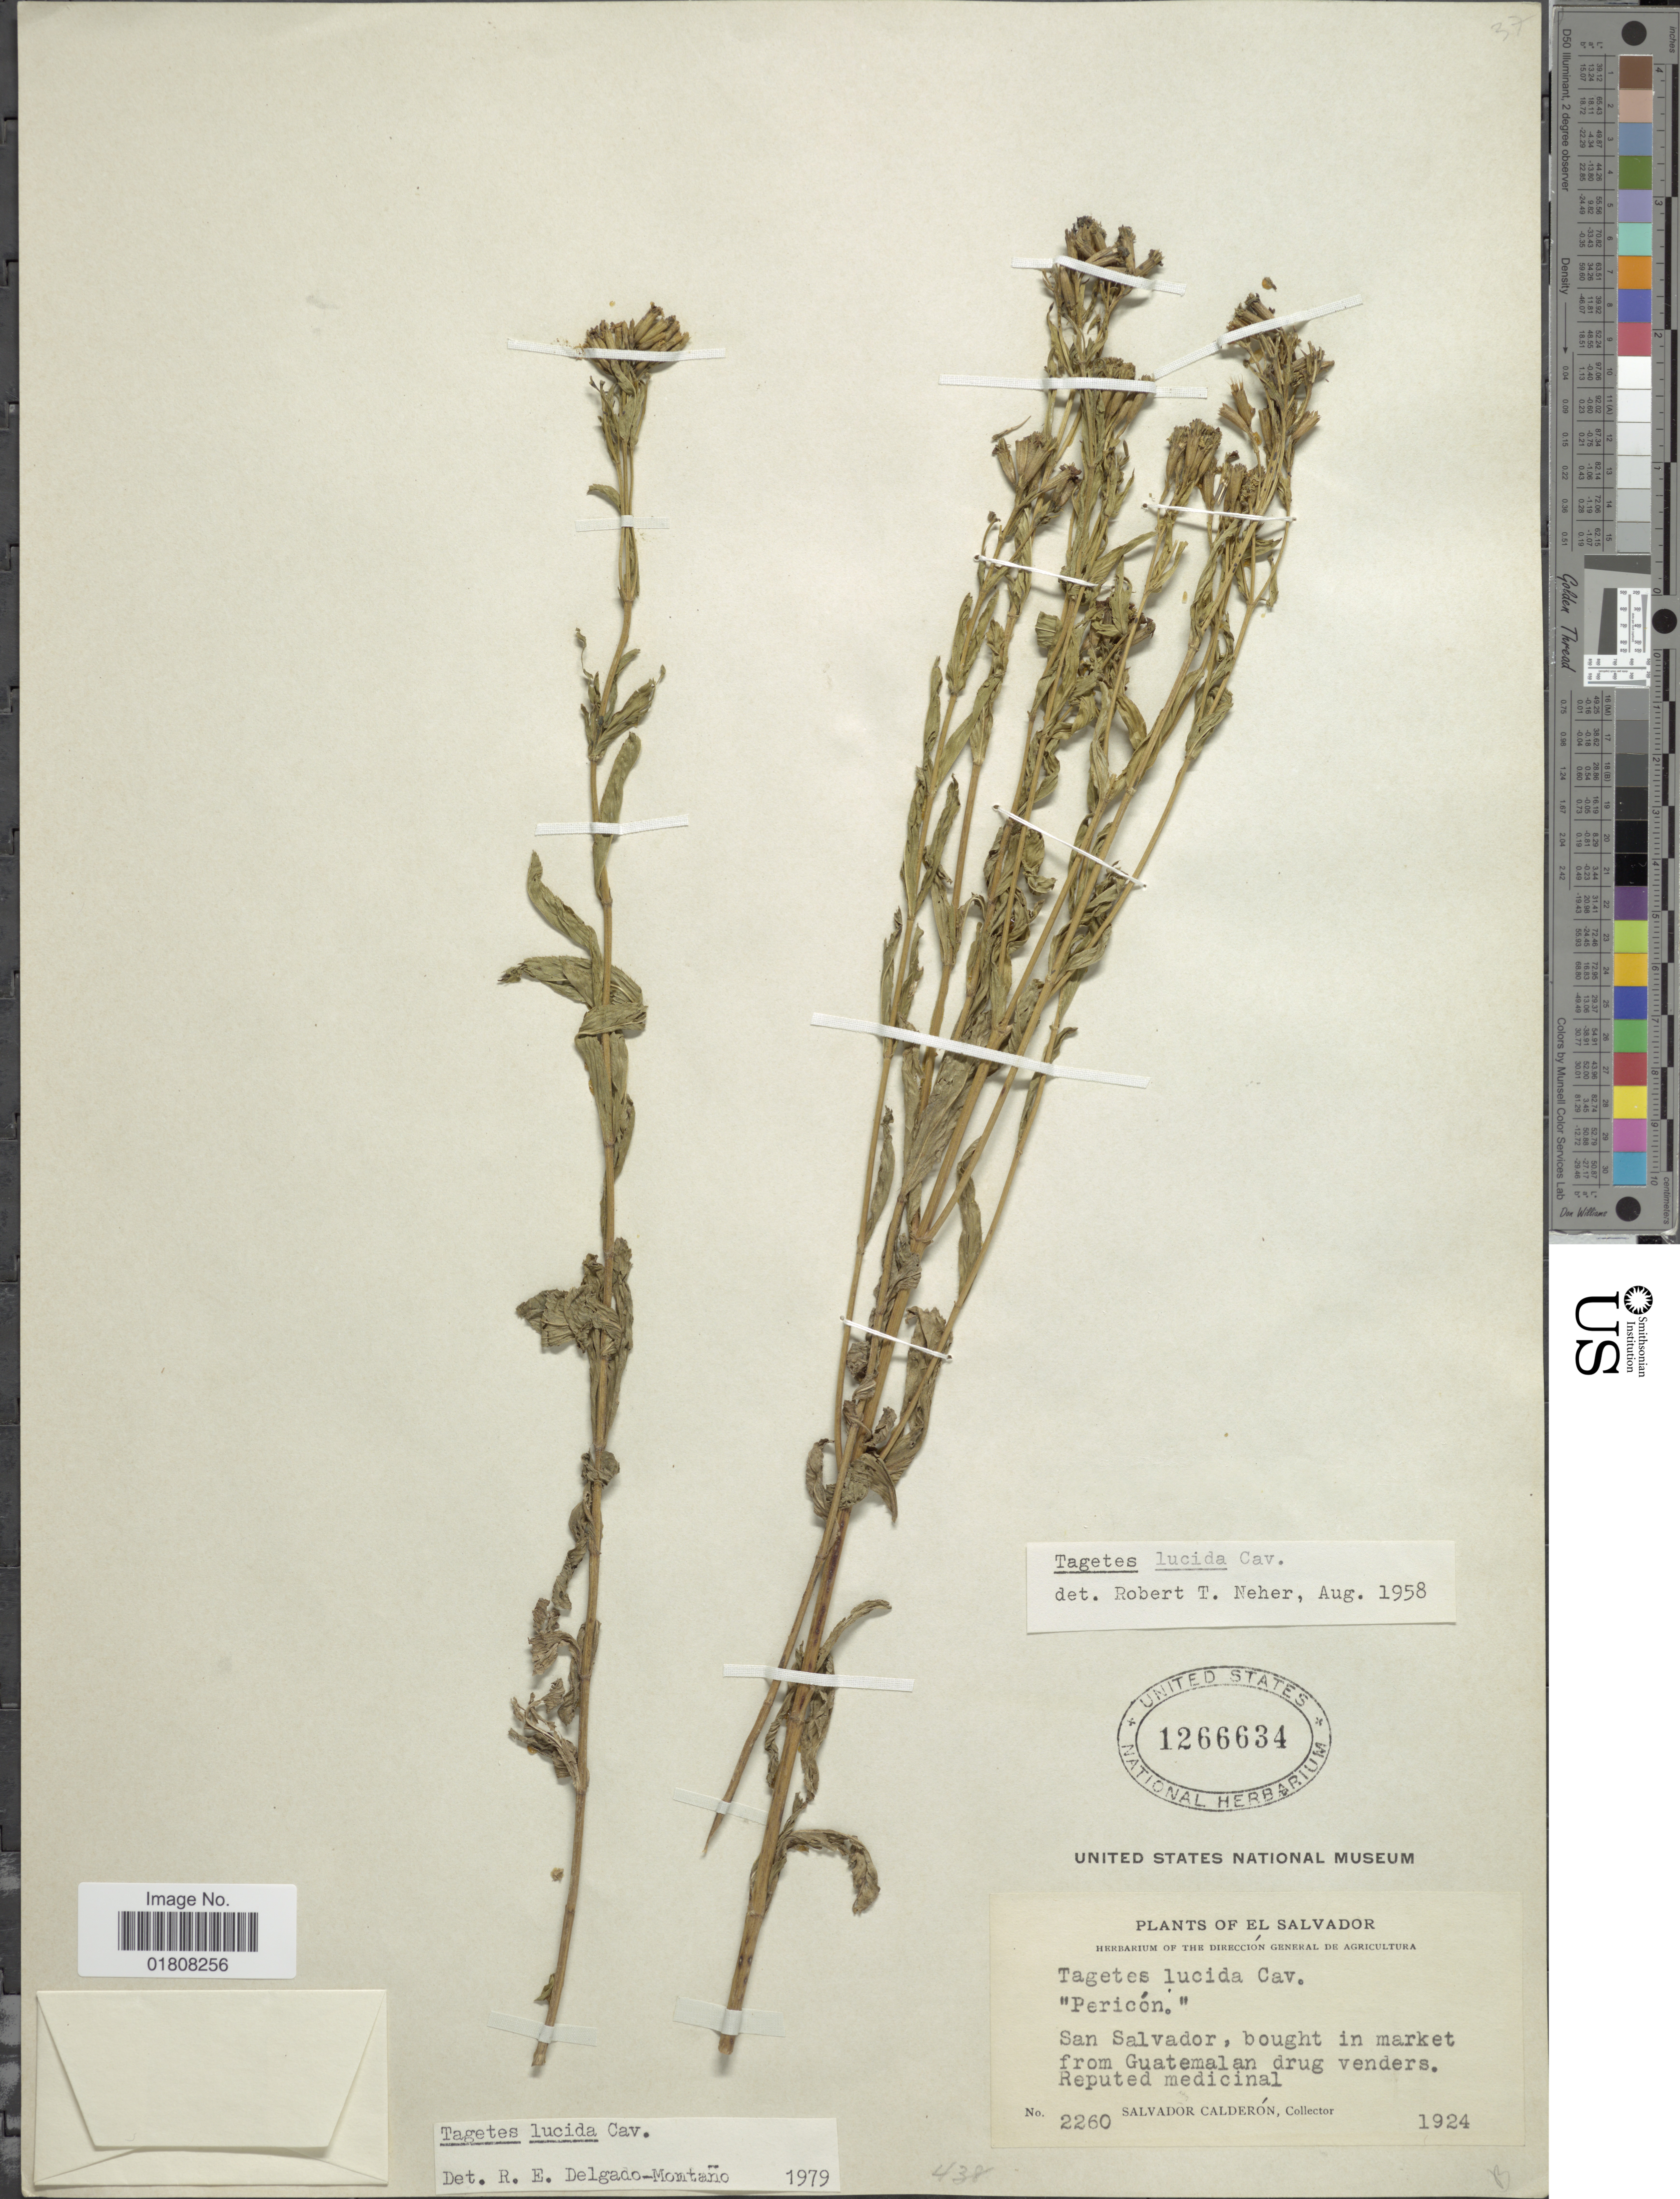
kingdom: Plantae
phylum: Tracheophyta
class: Magnoliopsida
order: Asterales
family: Asteraceae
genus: Tagetes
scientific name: Tagetes lucida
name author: Cav.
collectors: S. Calderón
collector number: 2260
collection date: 1924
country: El Salvador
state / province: San Salvador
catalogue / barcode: US 1266634